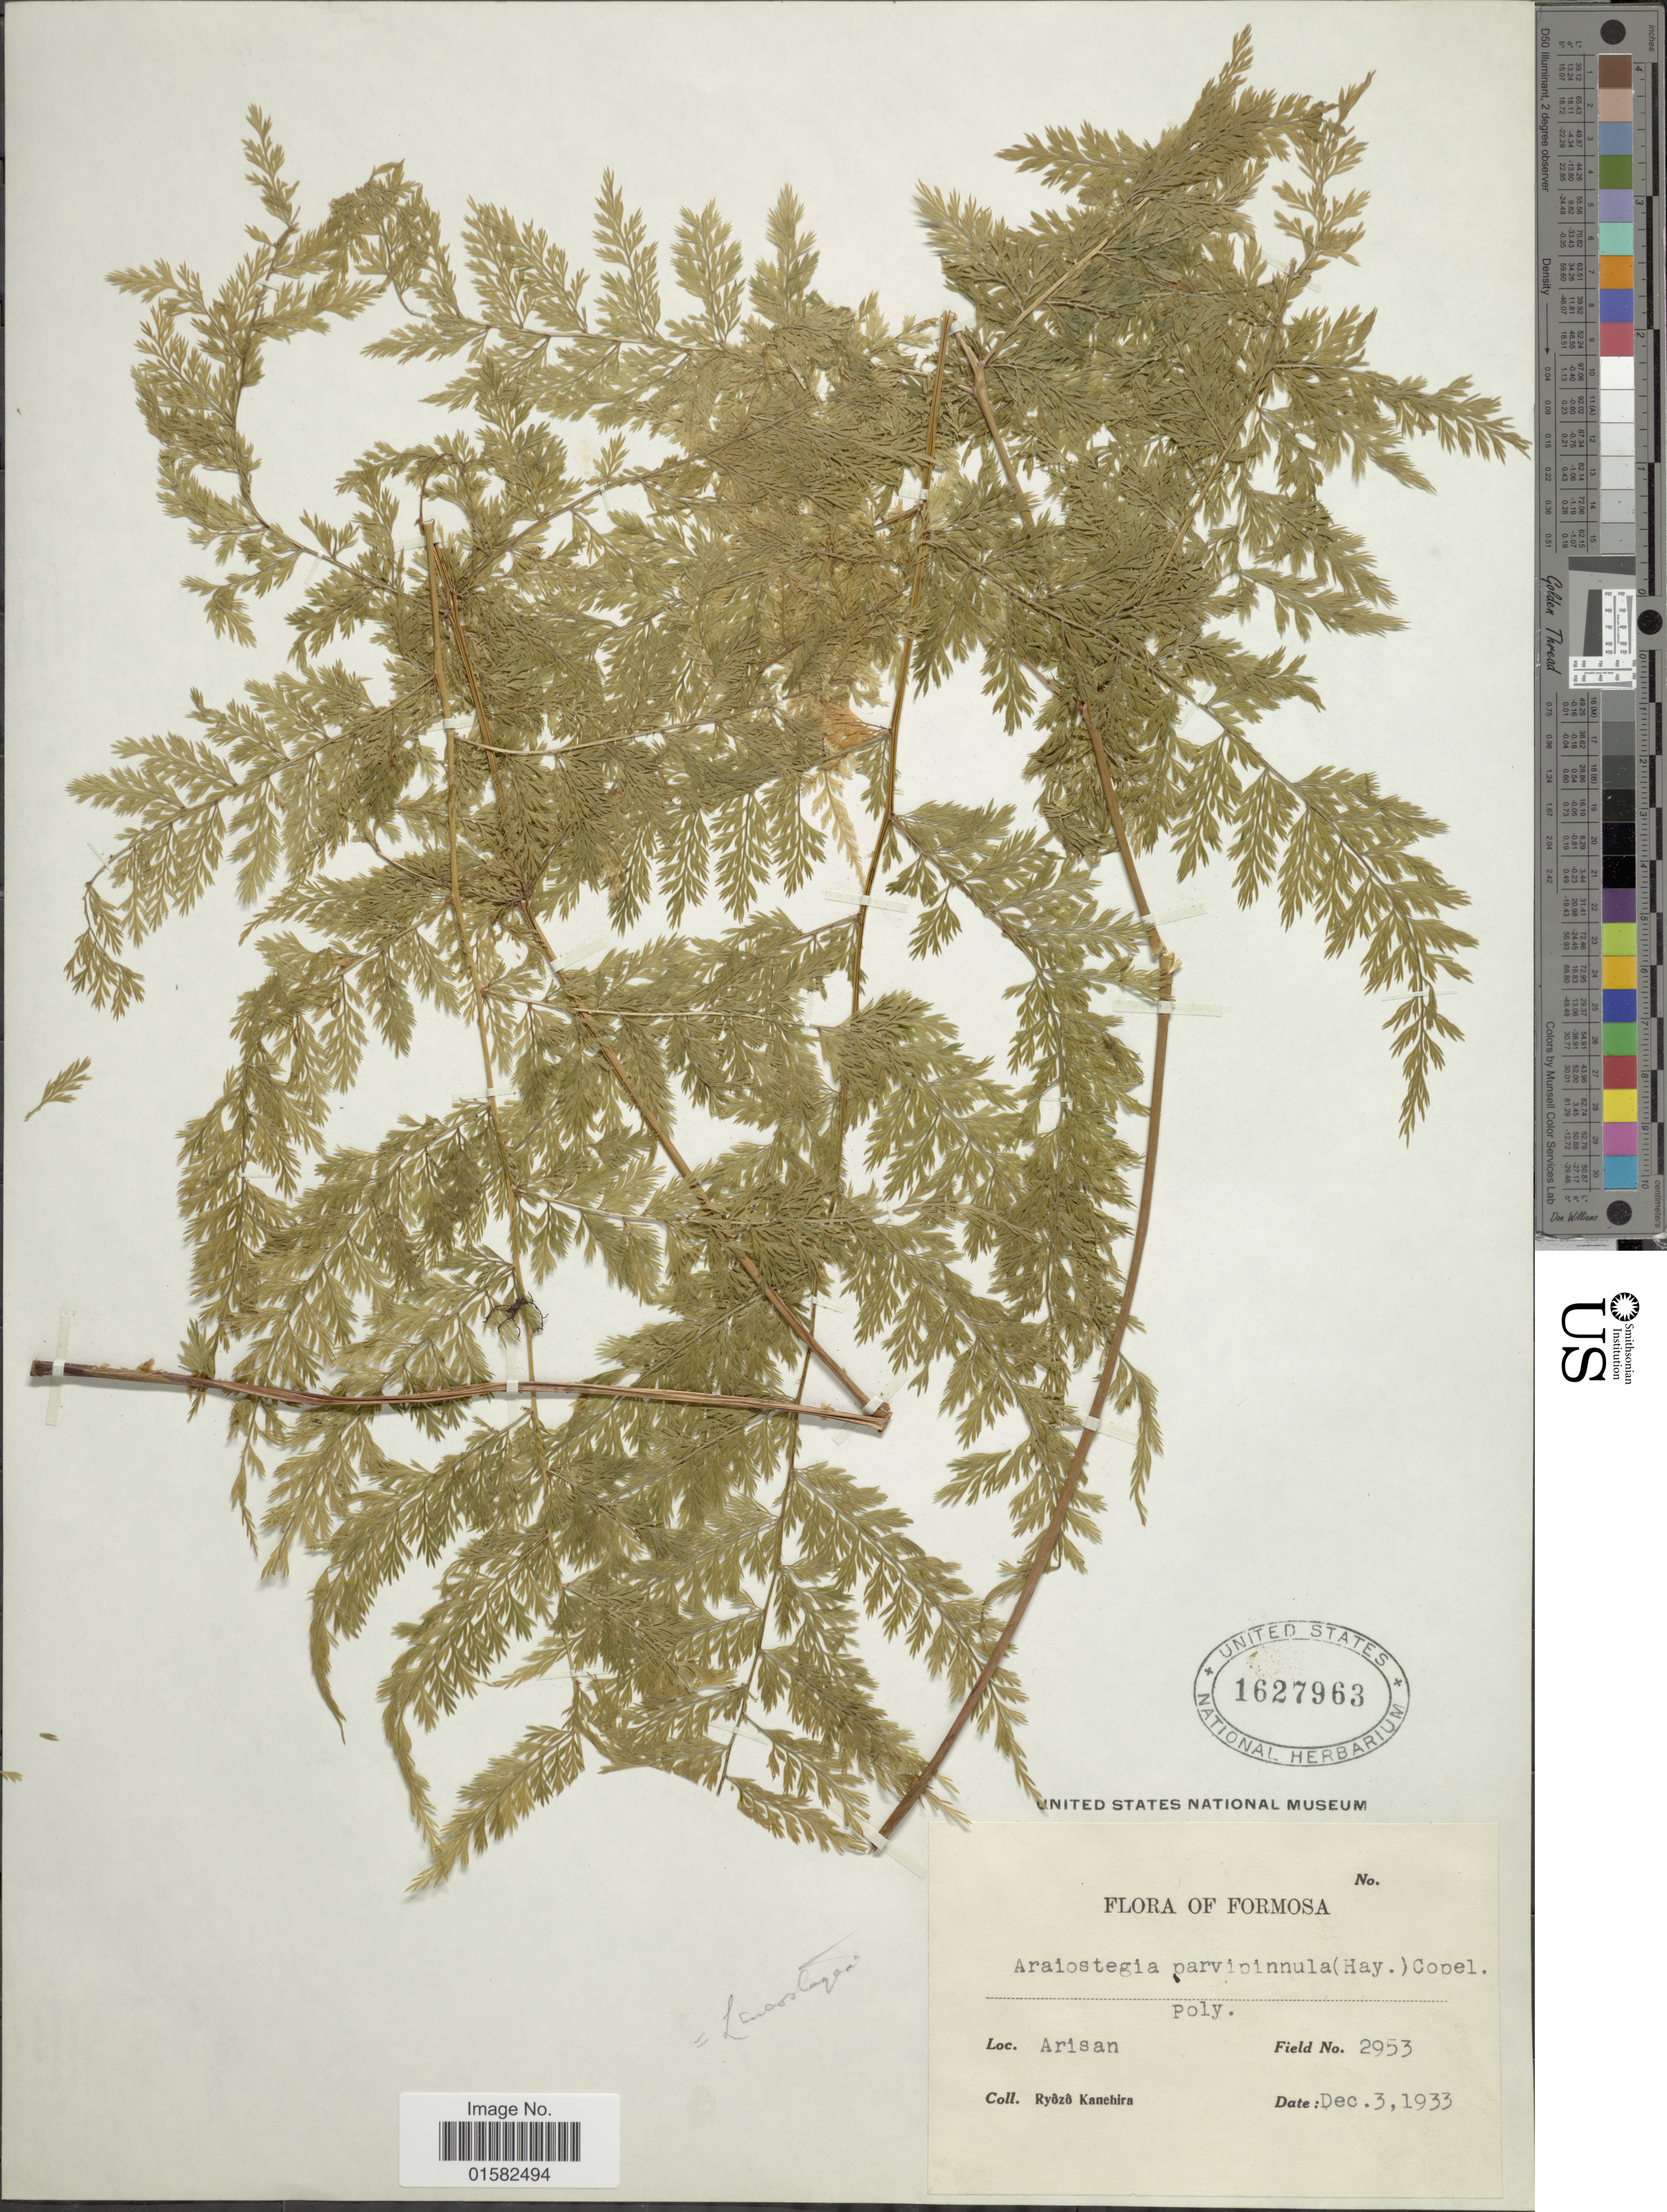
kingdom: Plantae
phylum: Tracheophyta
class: Polypodiopsida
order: Polypodiales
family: Davalliaceae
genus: Araiostegiella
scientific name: Araiostegiella perdurans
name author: (Christ) M. Kato & Tsutsumi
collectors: R. Kanehira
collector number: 2953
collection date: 1933-12-03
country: Taiwan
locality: Arisan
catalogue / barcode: US 1627963